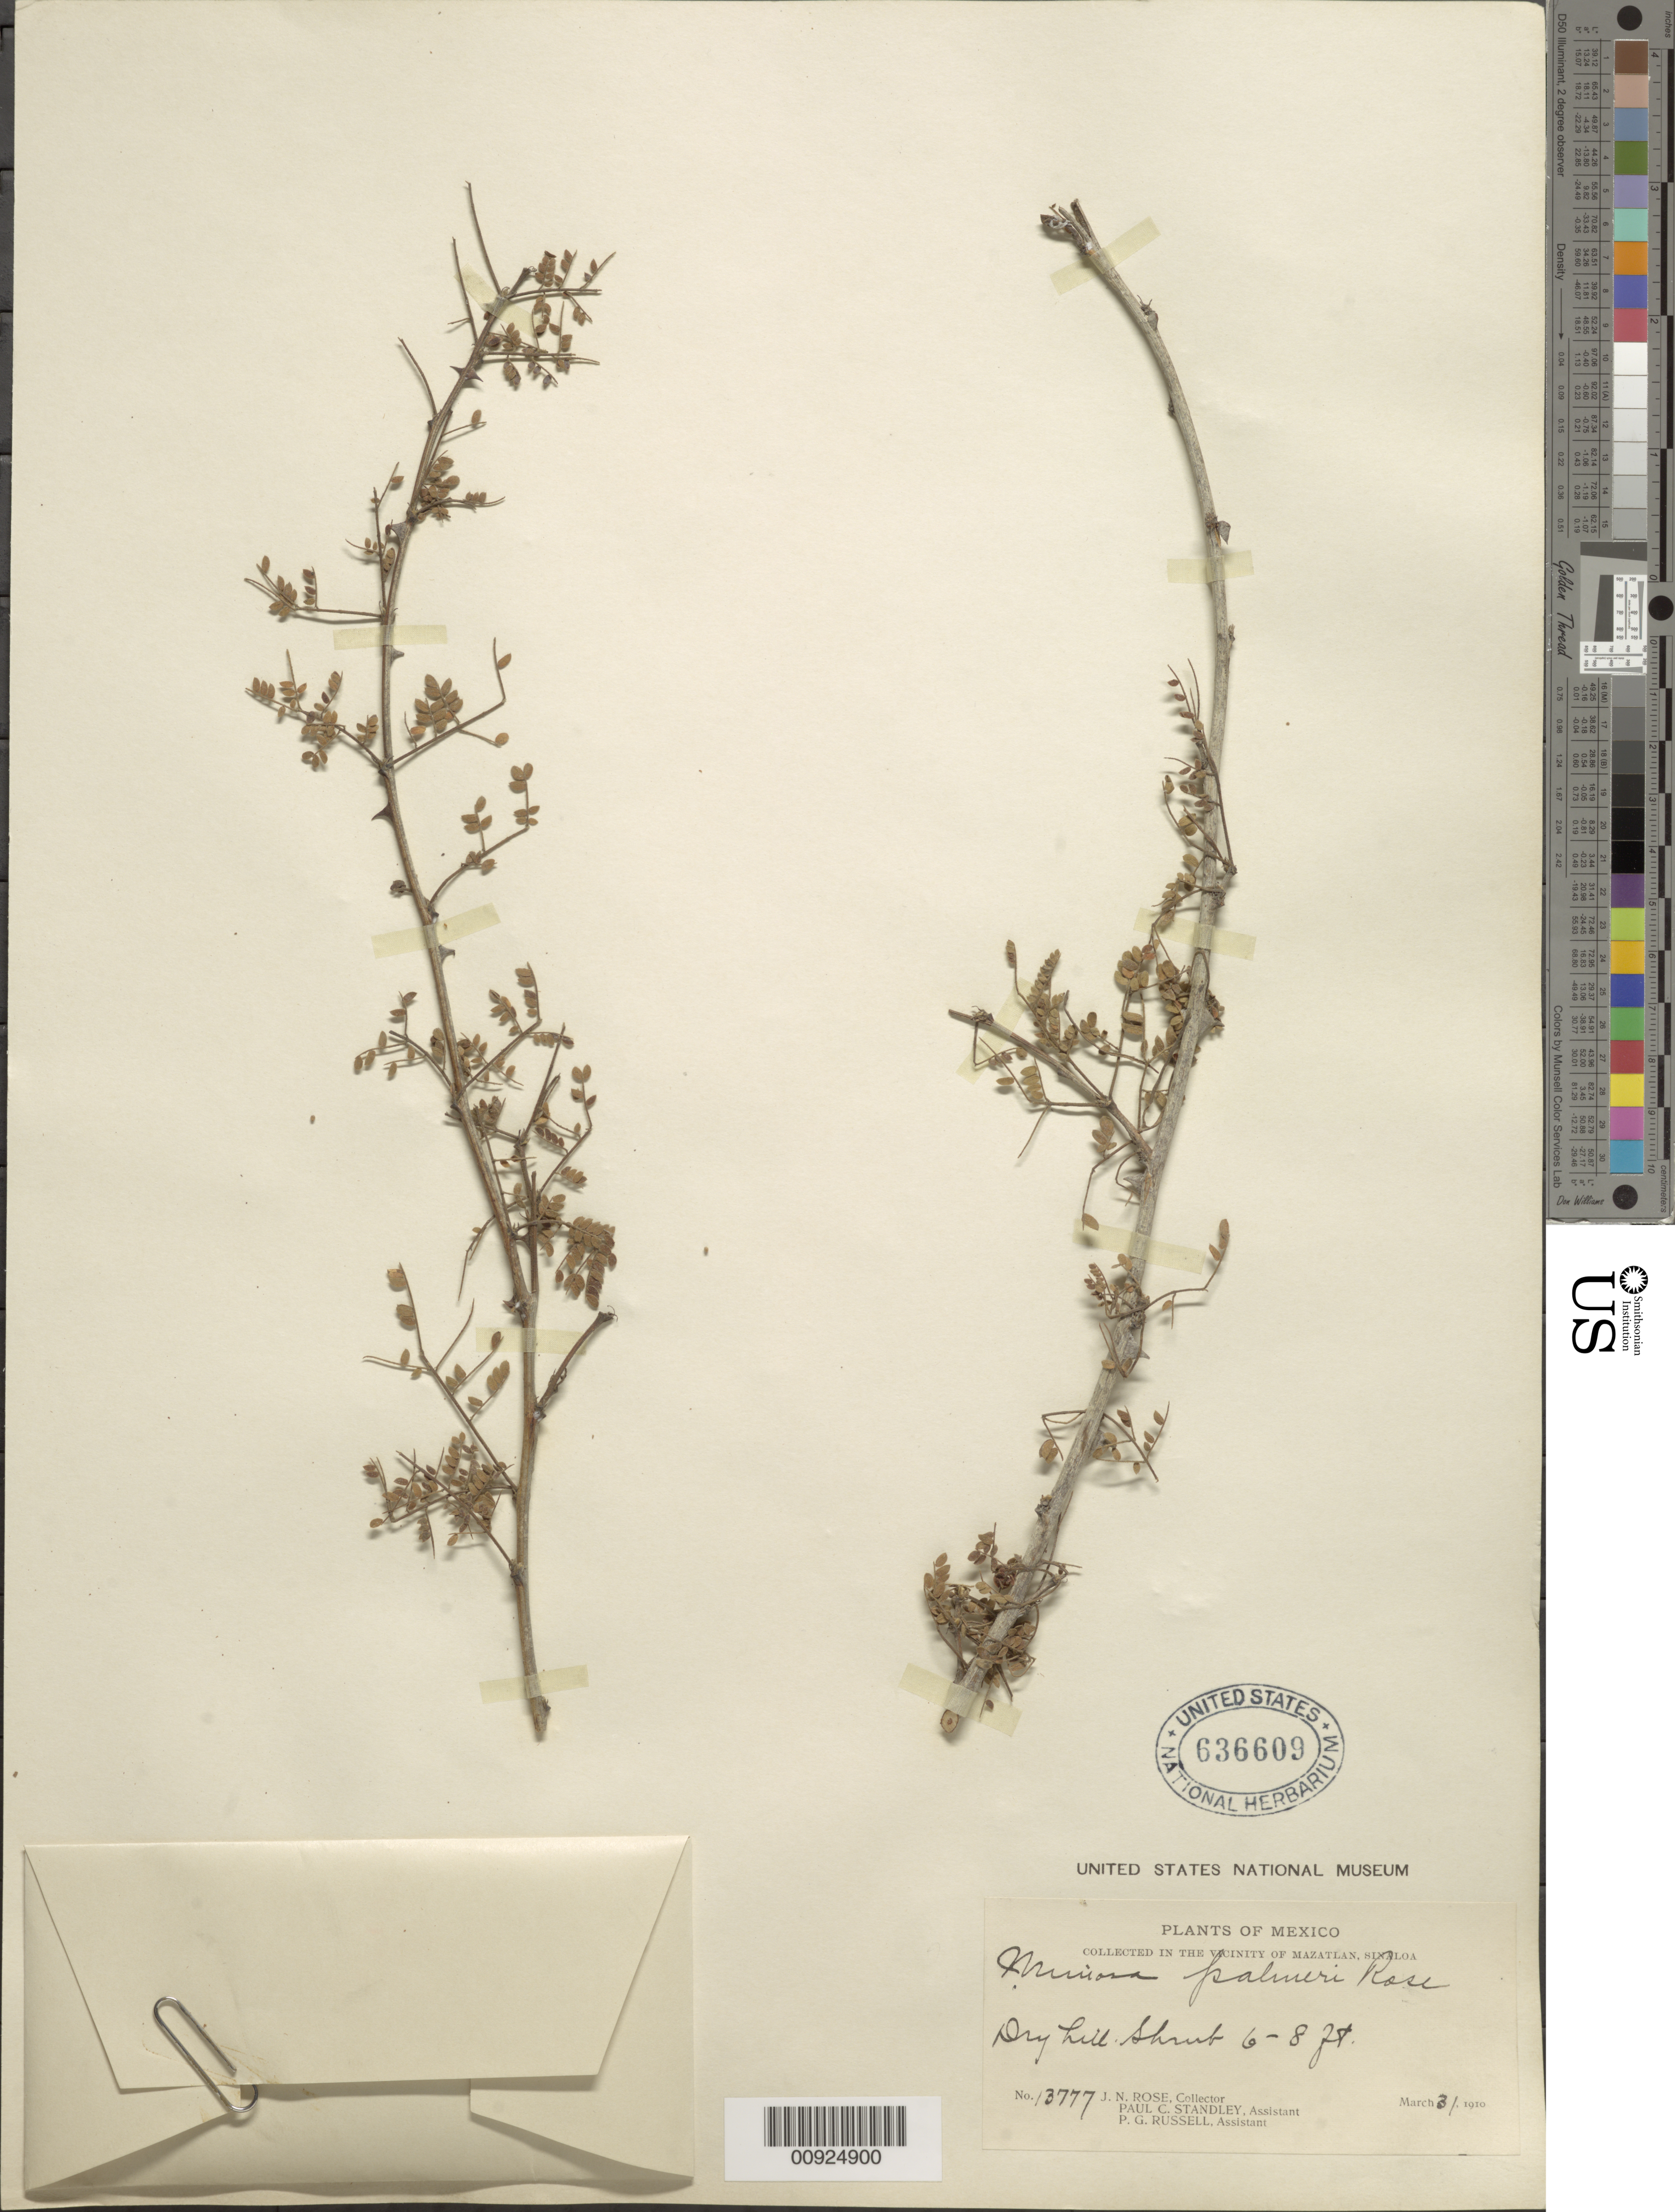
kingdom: Plantae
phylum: Tracheophyta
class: Magnoliopsida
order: Fabales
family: Fabaceae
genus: Mimosa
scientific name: Mimosa palmeri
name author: Rose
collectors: J. N. Rose, P. C. Standley & P. G. Russell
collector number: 13777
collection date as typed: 31 Mar 1910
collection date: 1910-03-31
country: Mexico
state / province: Sinaloa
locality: In the vicinity of Mazatlán, Sinaloa.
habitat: Dry hill.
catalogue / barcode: US 636609